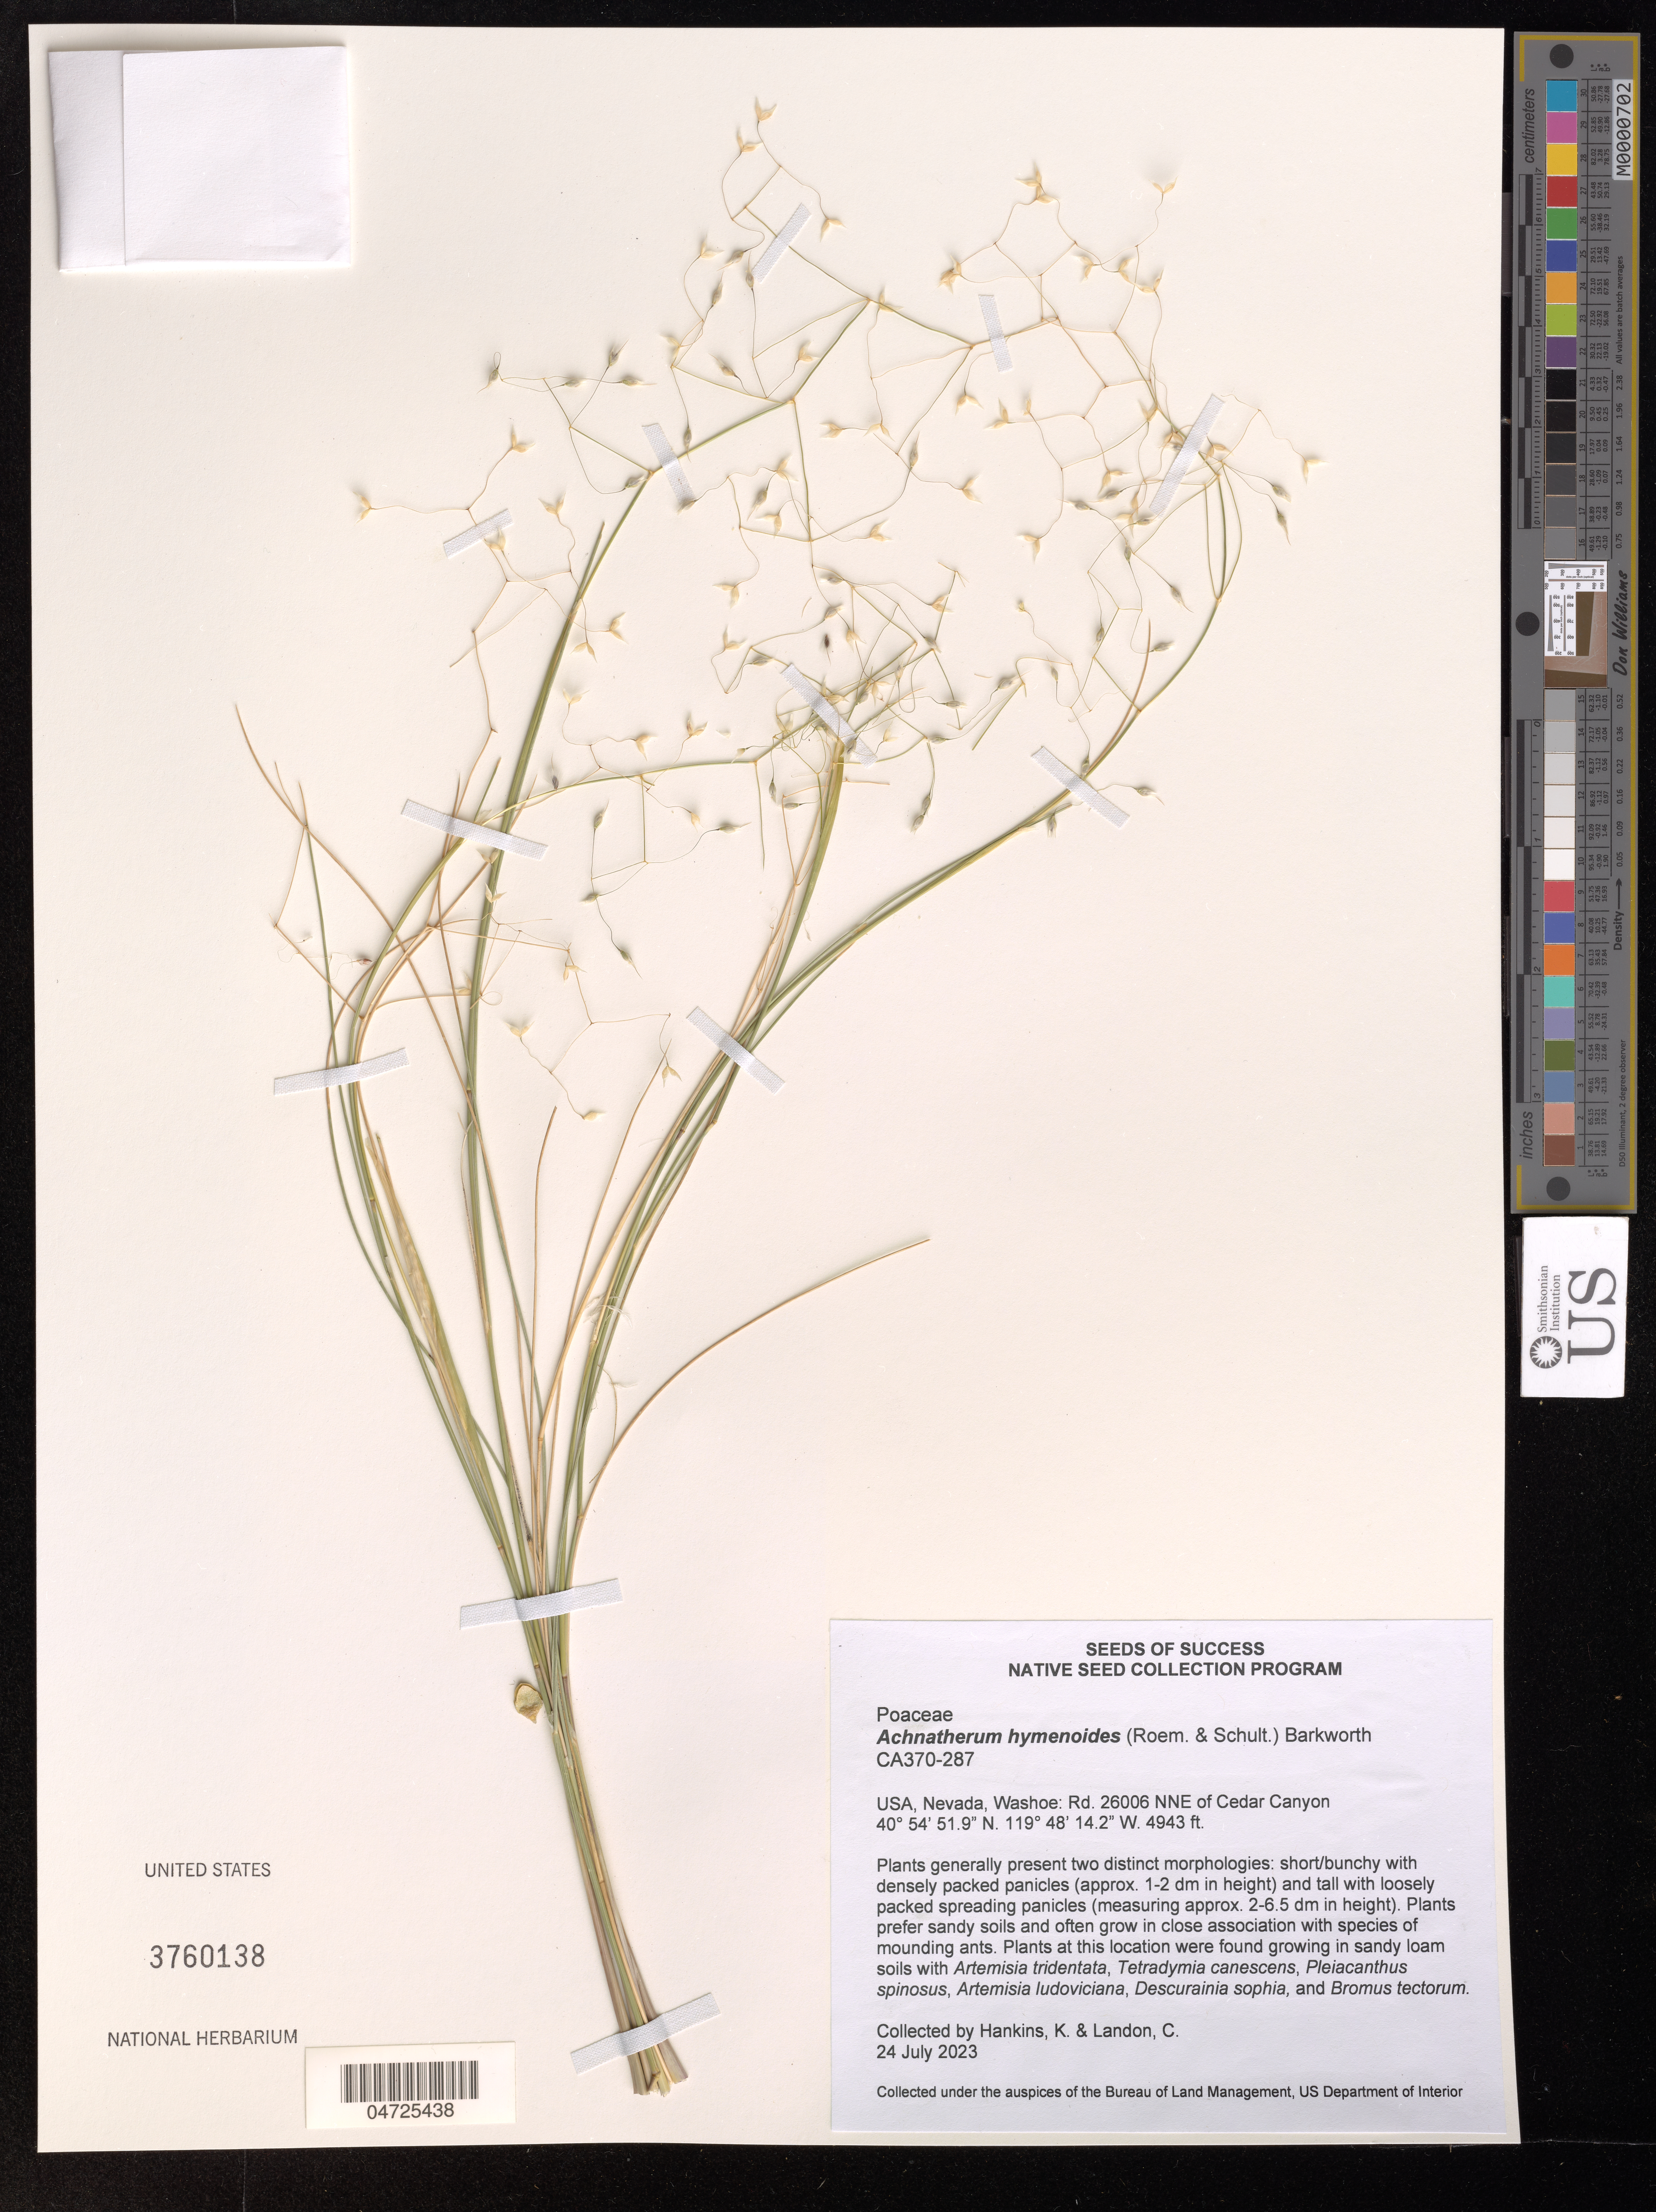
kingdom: Plantae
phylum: Tracheophyta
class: Liliopsida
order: Poales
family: Poaceae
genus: Achnatherum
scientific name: Achnatherum hymenoides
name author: (Roem. & Schult.) Barkworth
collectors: K. Hankins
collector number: CA370-287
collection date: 2023-07-24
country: United States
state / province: Nevada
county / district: Washoe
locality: Washoe: Rd. 26006 NNE of Cedar Canyon.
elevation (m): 1507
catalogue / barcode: US 3760138